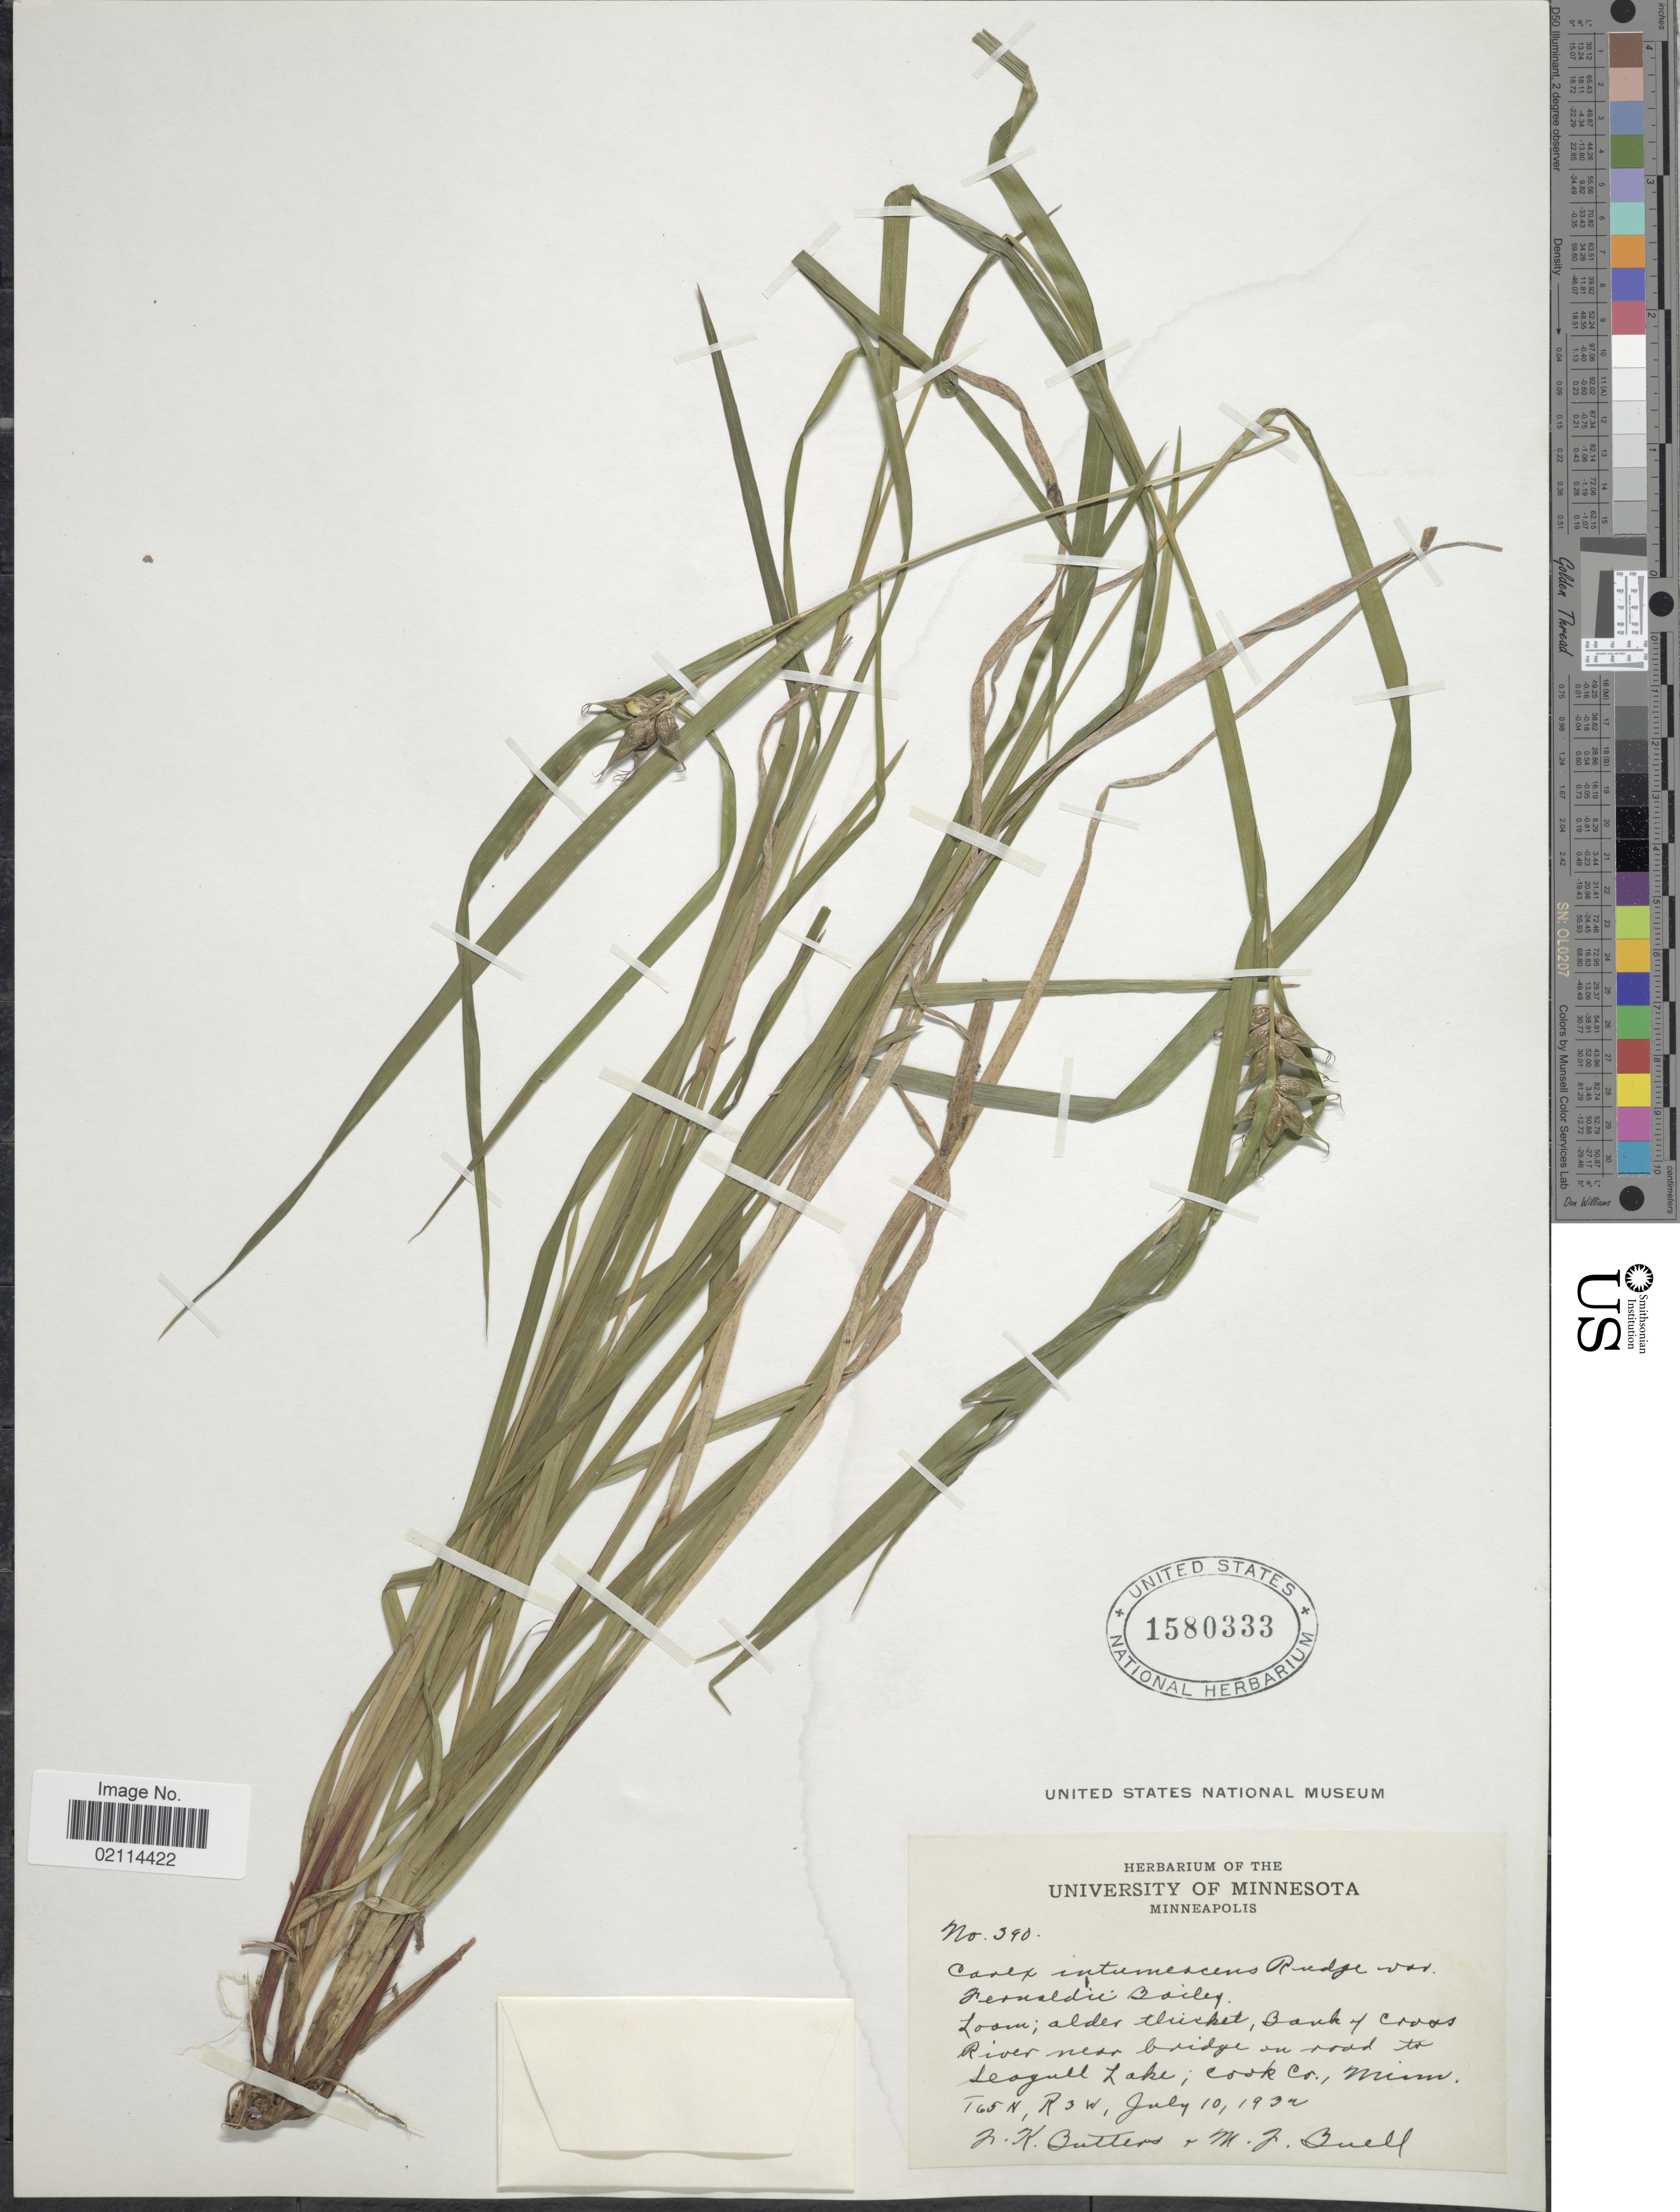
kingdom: Plantae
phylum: Tracheophyta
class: Liliopsida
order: Poales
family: Cyperaceae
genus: Carex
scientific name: Carex intumescens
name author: Rudge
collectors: J. Butters & M. Buell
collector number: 390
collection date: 1932-07-10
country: United States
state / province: Minnesota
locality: River near bridge on road to Seagull Lake; Cook Co., T65N, R3W.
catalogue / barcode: US 1580333